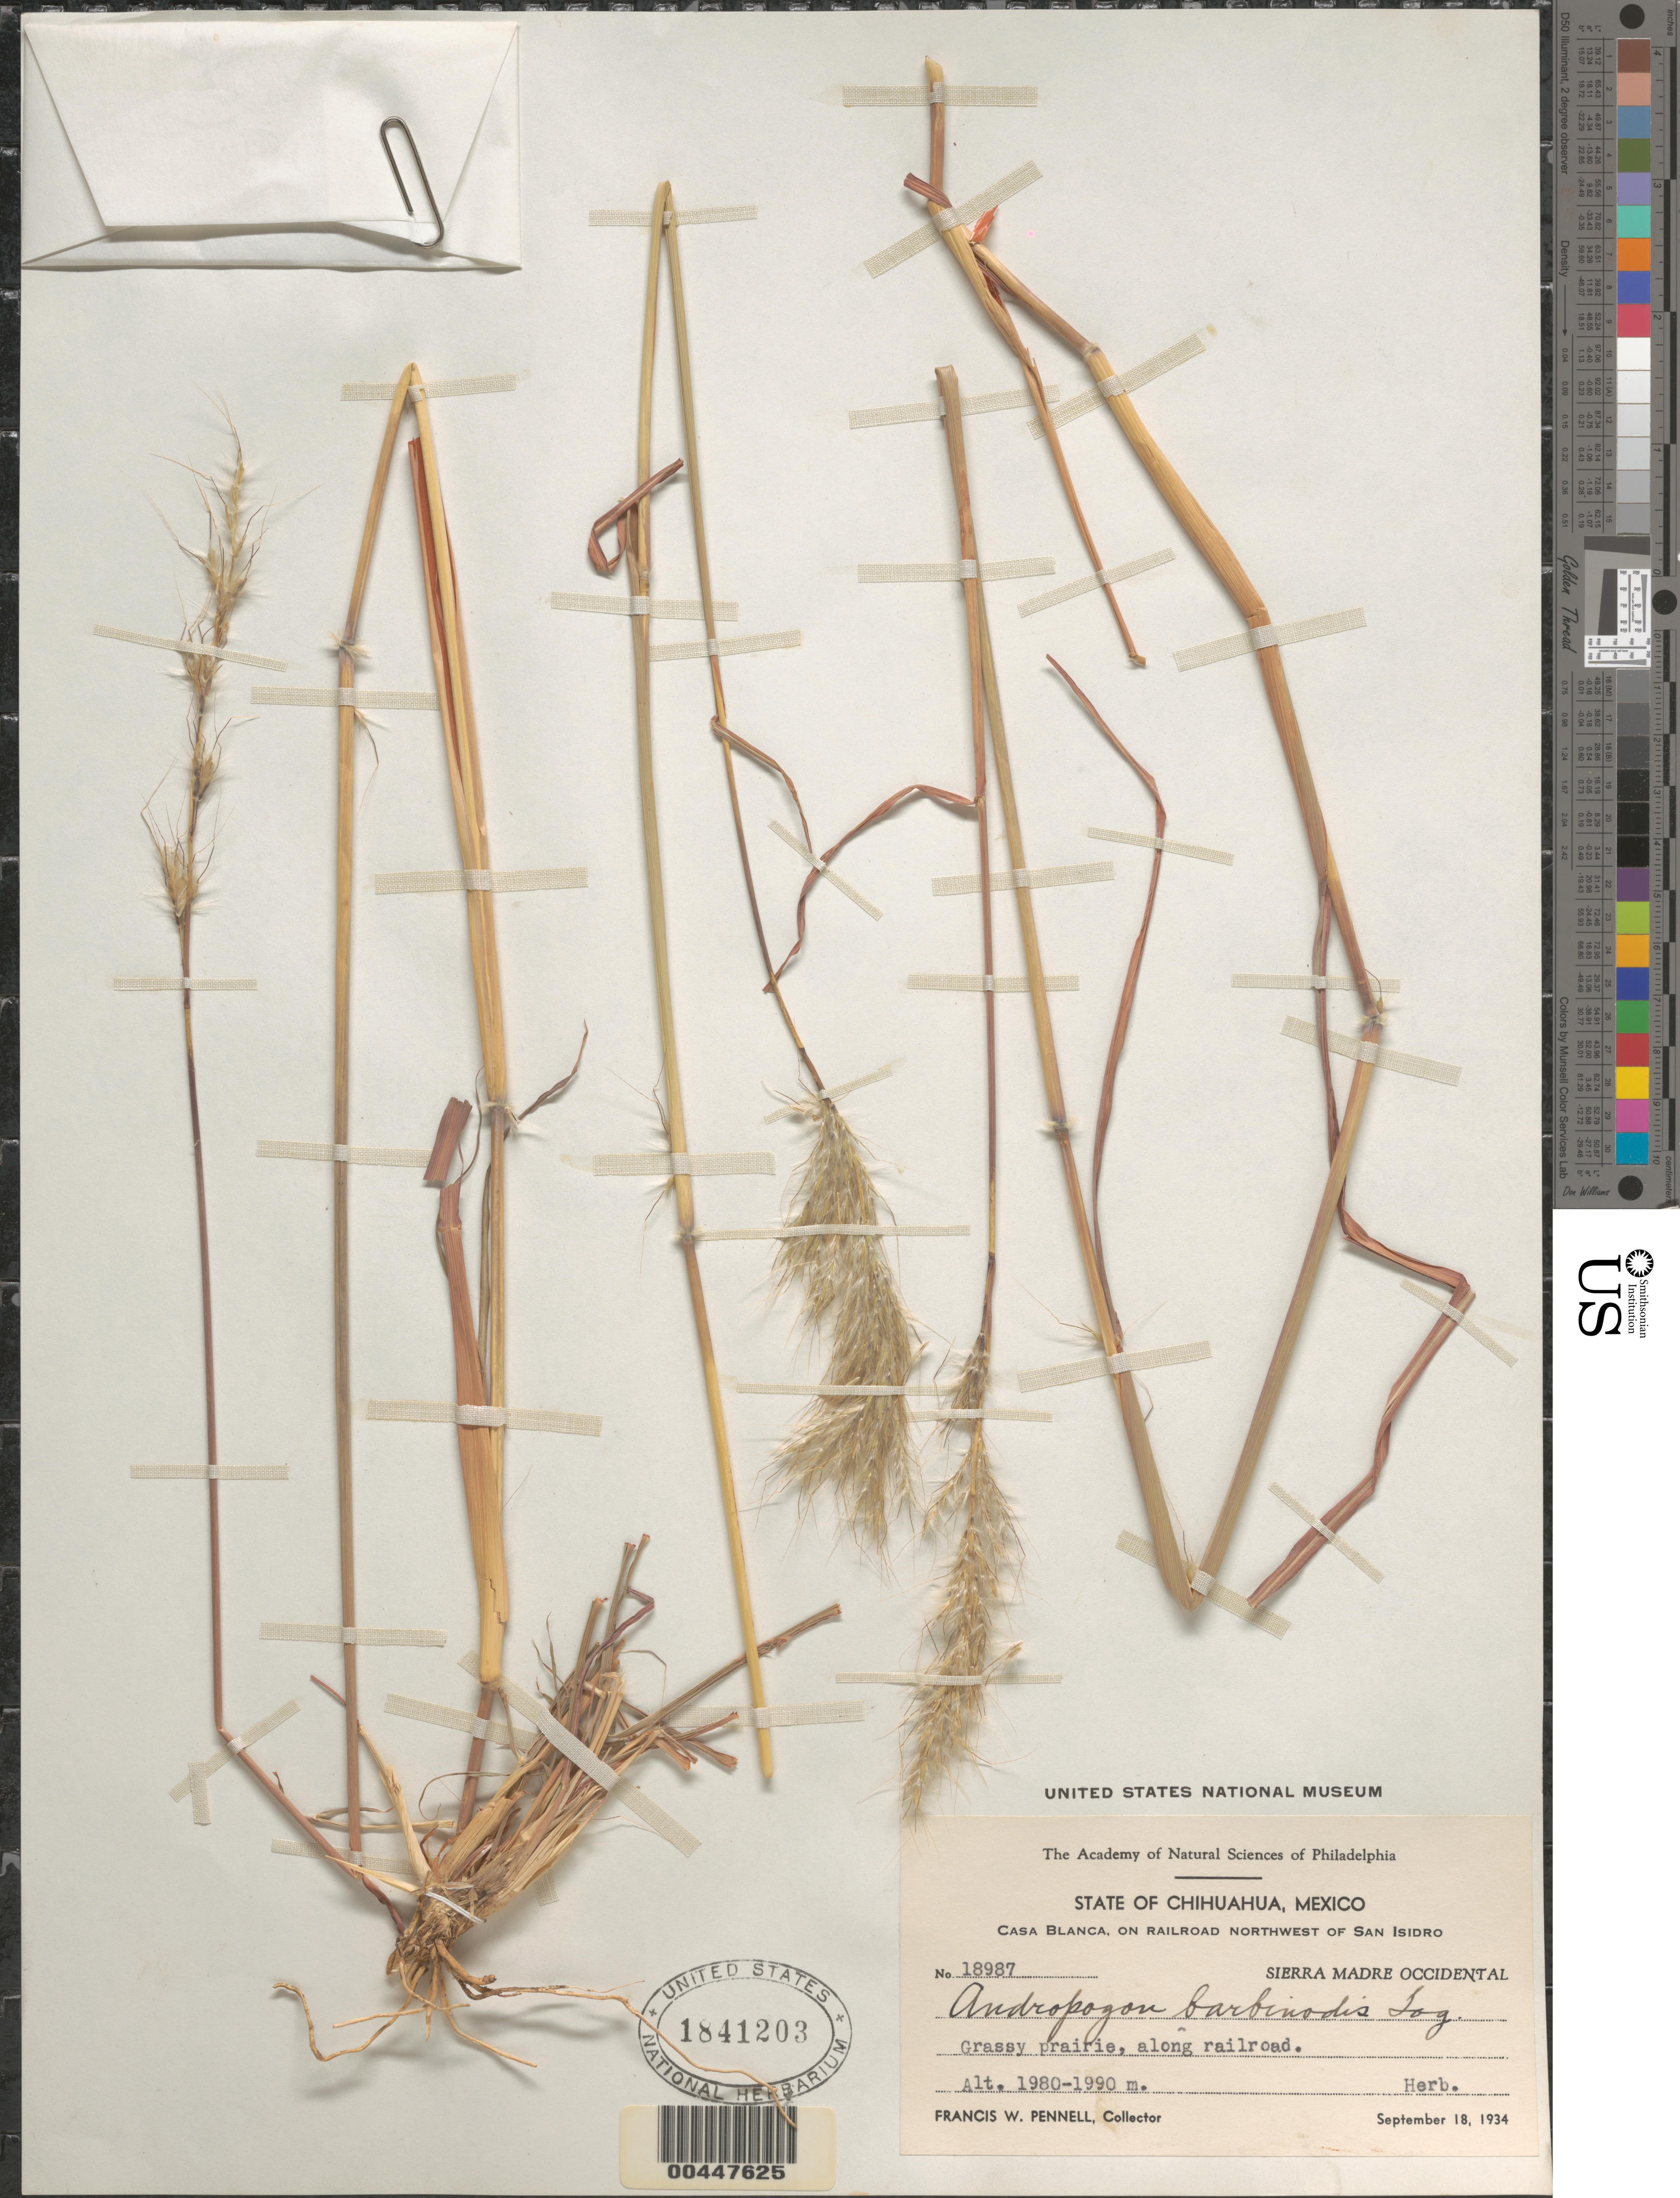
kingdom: Plantae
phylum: Tracheophyta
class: Liliopsida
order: Poales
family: Poaceae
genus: Andropogon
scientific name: Andropogon barbinodis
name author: Lag.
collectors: F. W. Pennell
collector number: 18987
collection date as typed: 18 Sep 1934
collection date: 1934-09-18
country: Mexico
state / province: Chihuahua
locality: Casa Blanca, on railroad NW of San Isidro, Sierra Madre Occidental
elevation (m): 1980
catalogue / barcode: US 1841203